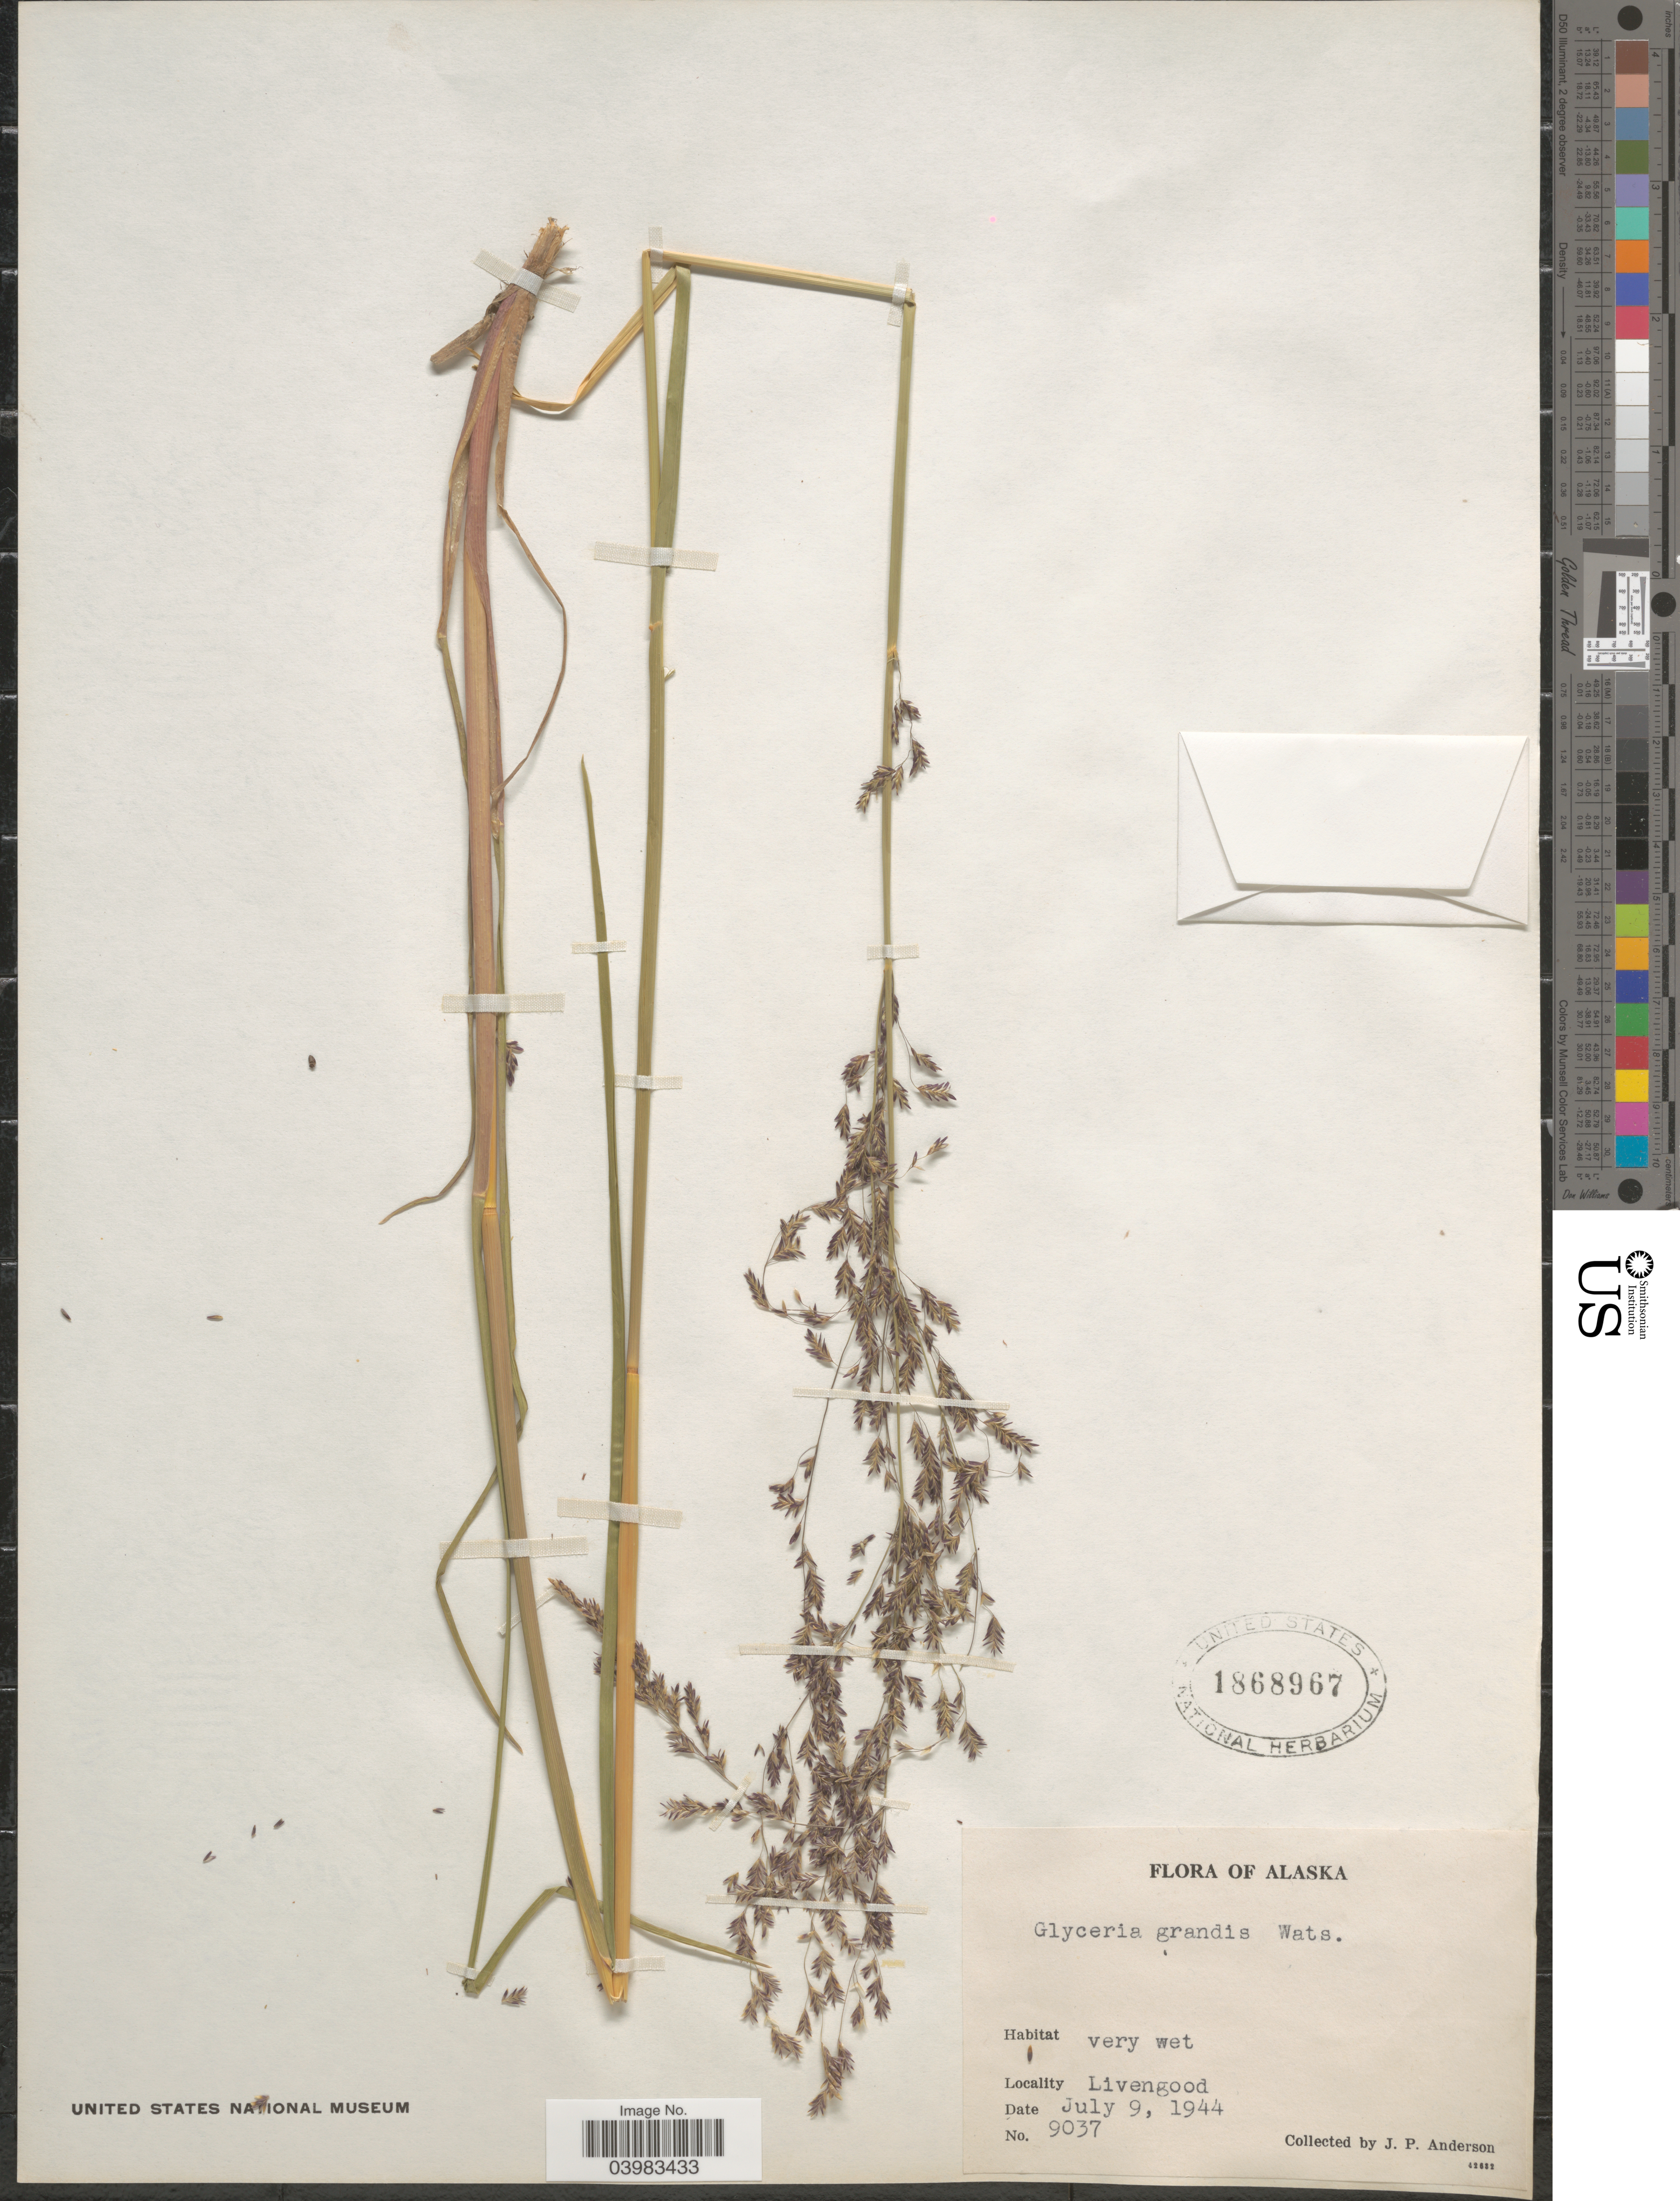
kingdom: Plantae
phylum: Tracheophyta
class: Liliopsida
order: Poales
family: Poaceae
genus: Glyceria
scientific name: Glyceria grandis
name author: S. Watson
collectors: J. P. Anderson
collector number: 9037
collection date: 1944-07-09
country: United States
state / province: Alaska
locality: Livengood.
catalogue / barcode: US 1868967